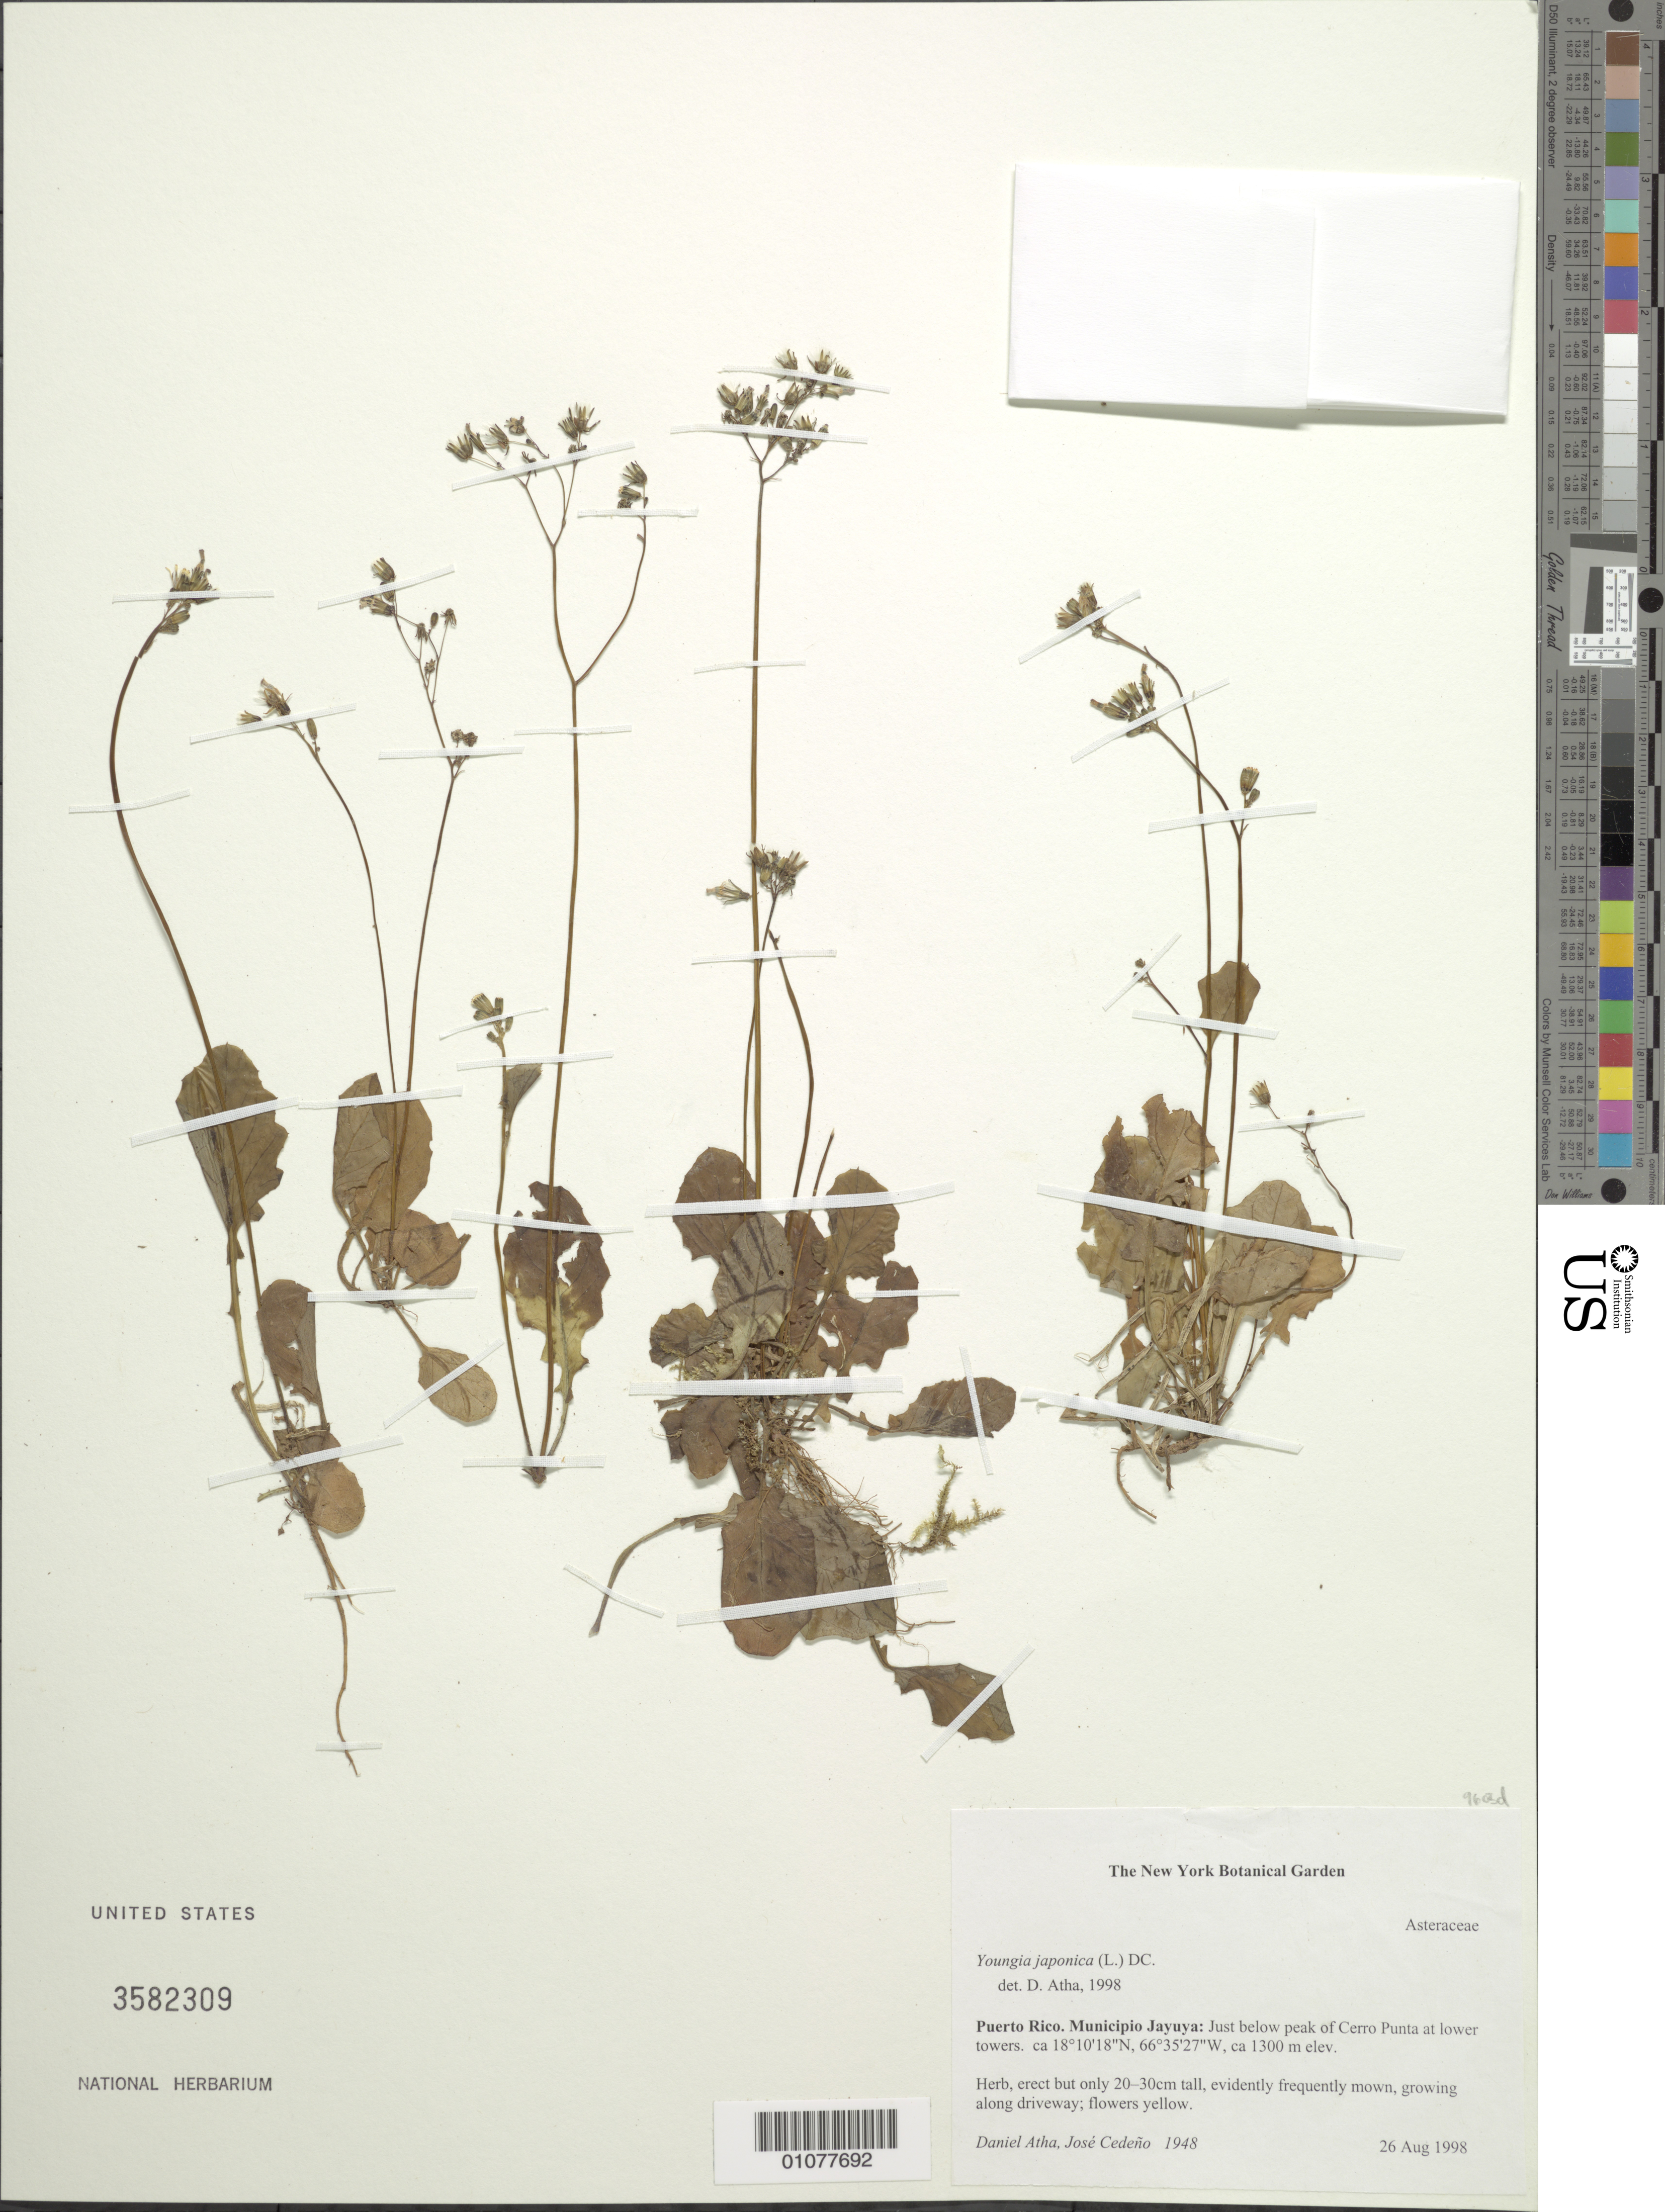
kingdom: Plantae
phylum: Tracheophyta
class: Magnoliopsida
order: Asterales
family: Asteraceae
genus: Youngia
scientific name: Youngia japonica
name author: (L.) DC.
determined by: Atha, D.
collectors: D. Atha & J. A. Cedeño M.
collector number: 1948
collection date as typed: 26 Aug 1998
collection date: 1998-08-26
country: Puerto Rico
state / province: Jayuya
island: Puerto Rico I.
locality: Municipio Jayuya; just below peak of Cerro Punta at lower towers.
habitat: Along driveway in frequently mown area.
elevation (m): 1300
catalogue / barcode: US 3582309